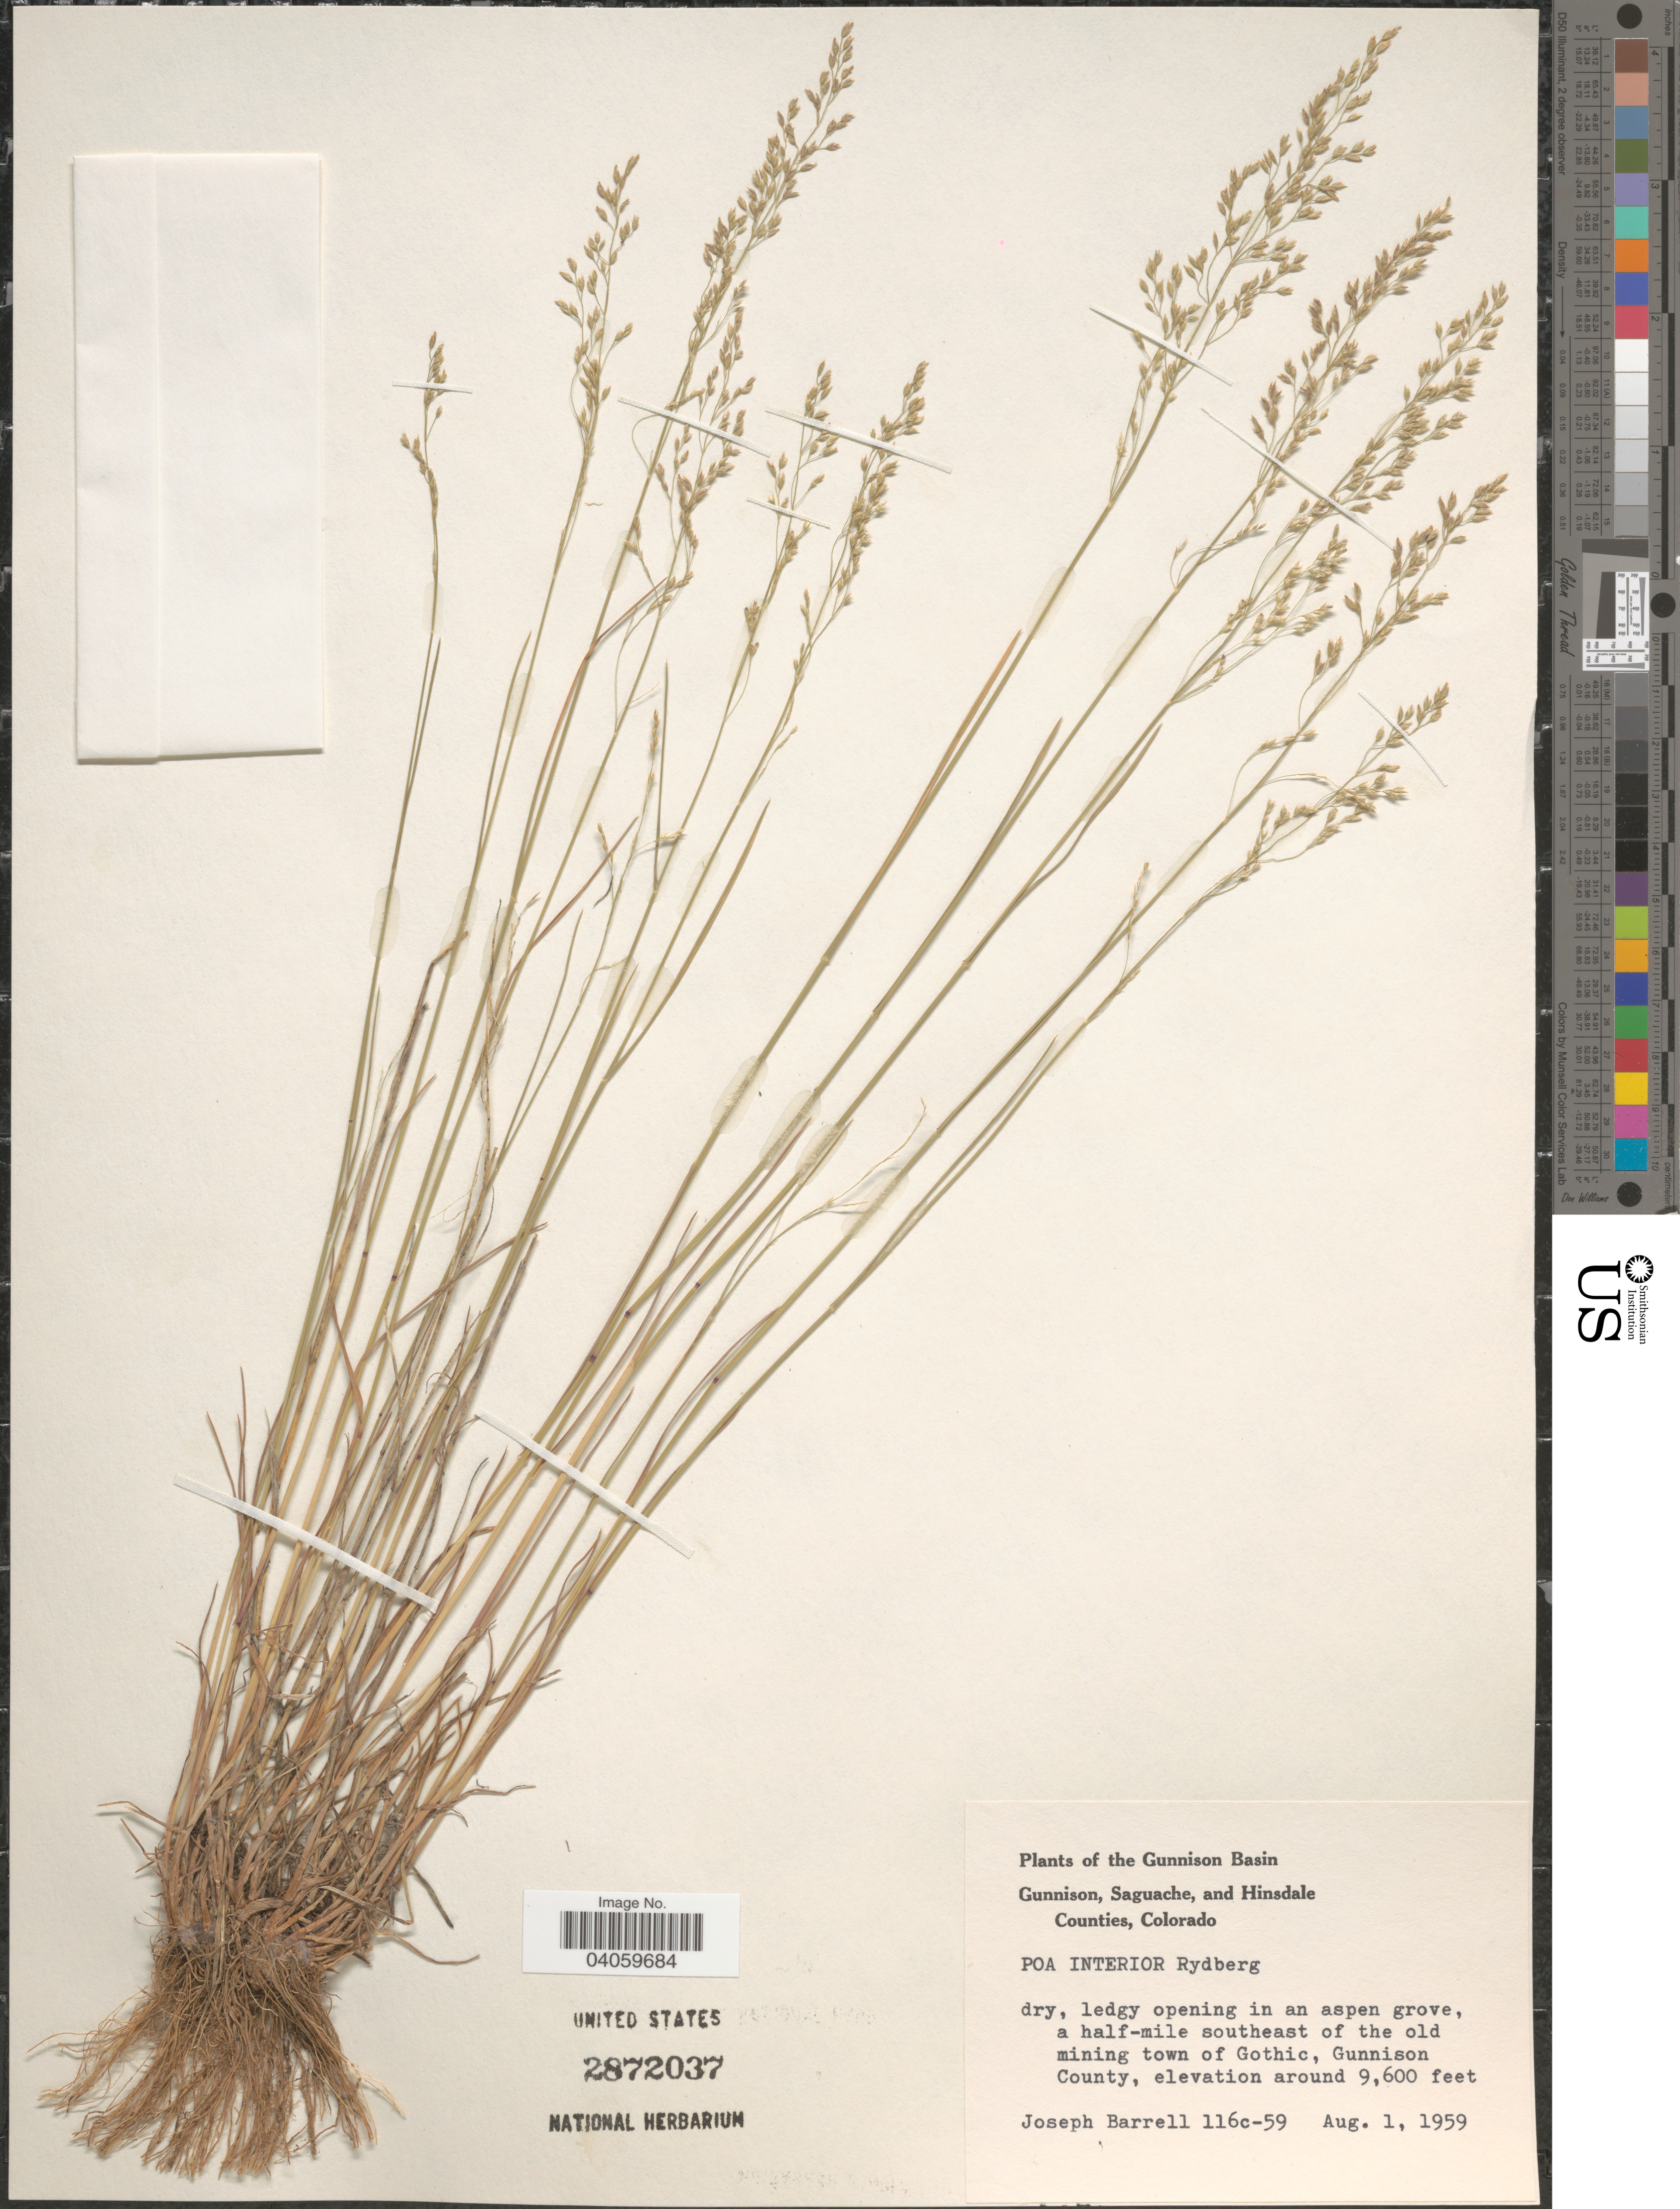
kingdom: Plantae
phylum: Tracheophyta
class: Liliopsida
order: Poales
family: Poaceae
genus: Poa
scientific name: Poa interior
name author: Rydb.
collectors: J. Barrell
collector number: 116c-59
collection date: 1959-08-01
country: United States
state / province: Colorado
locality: Gunnison Basin. A half-mile southeast of the old mining town of Gothic, Gunnison County.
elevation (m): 2926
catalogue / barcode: US 2872037